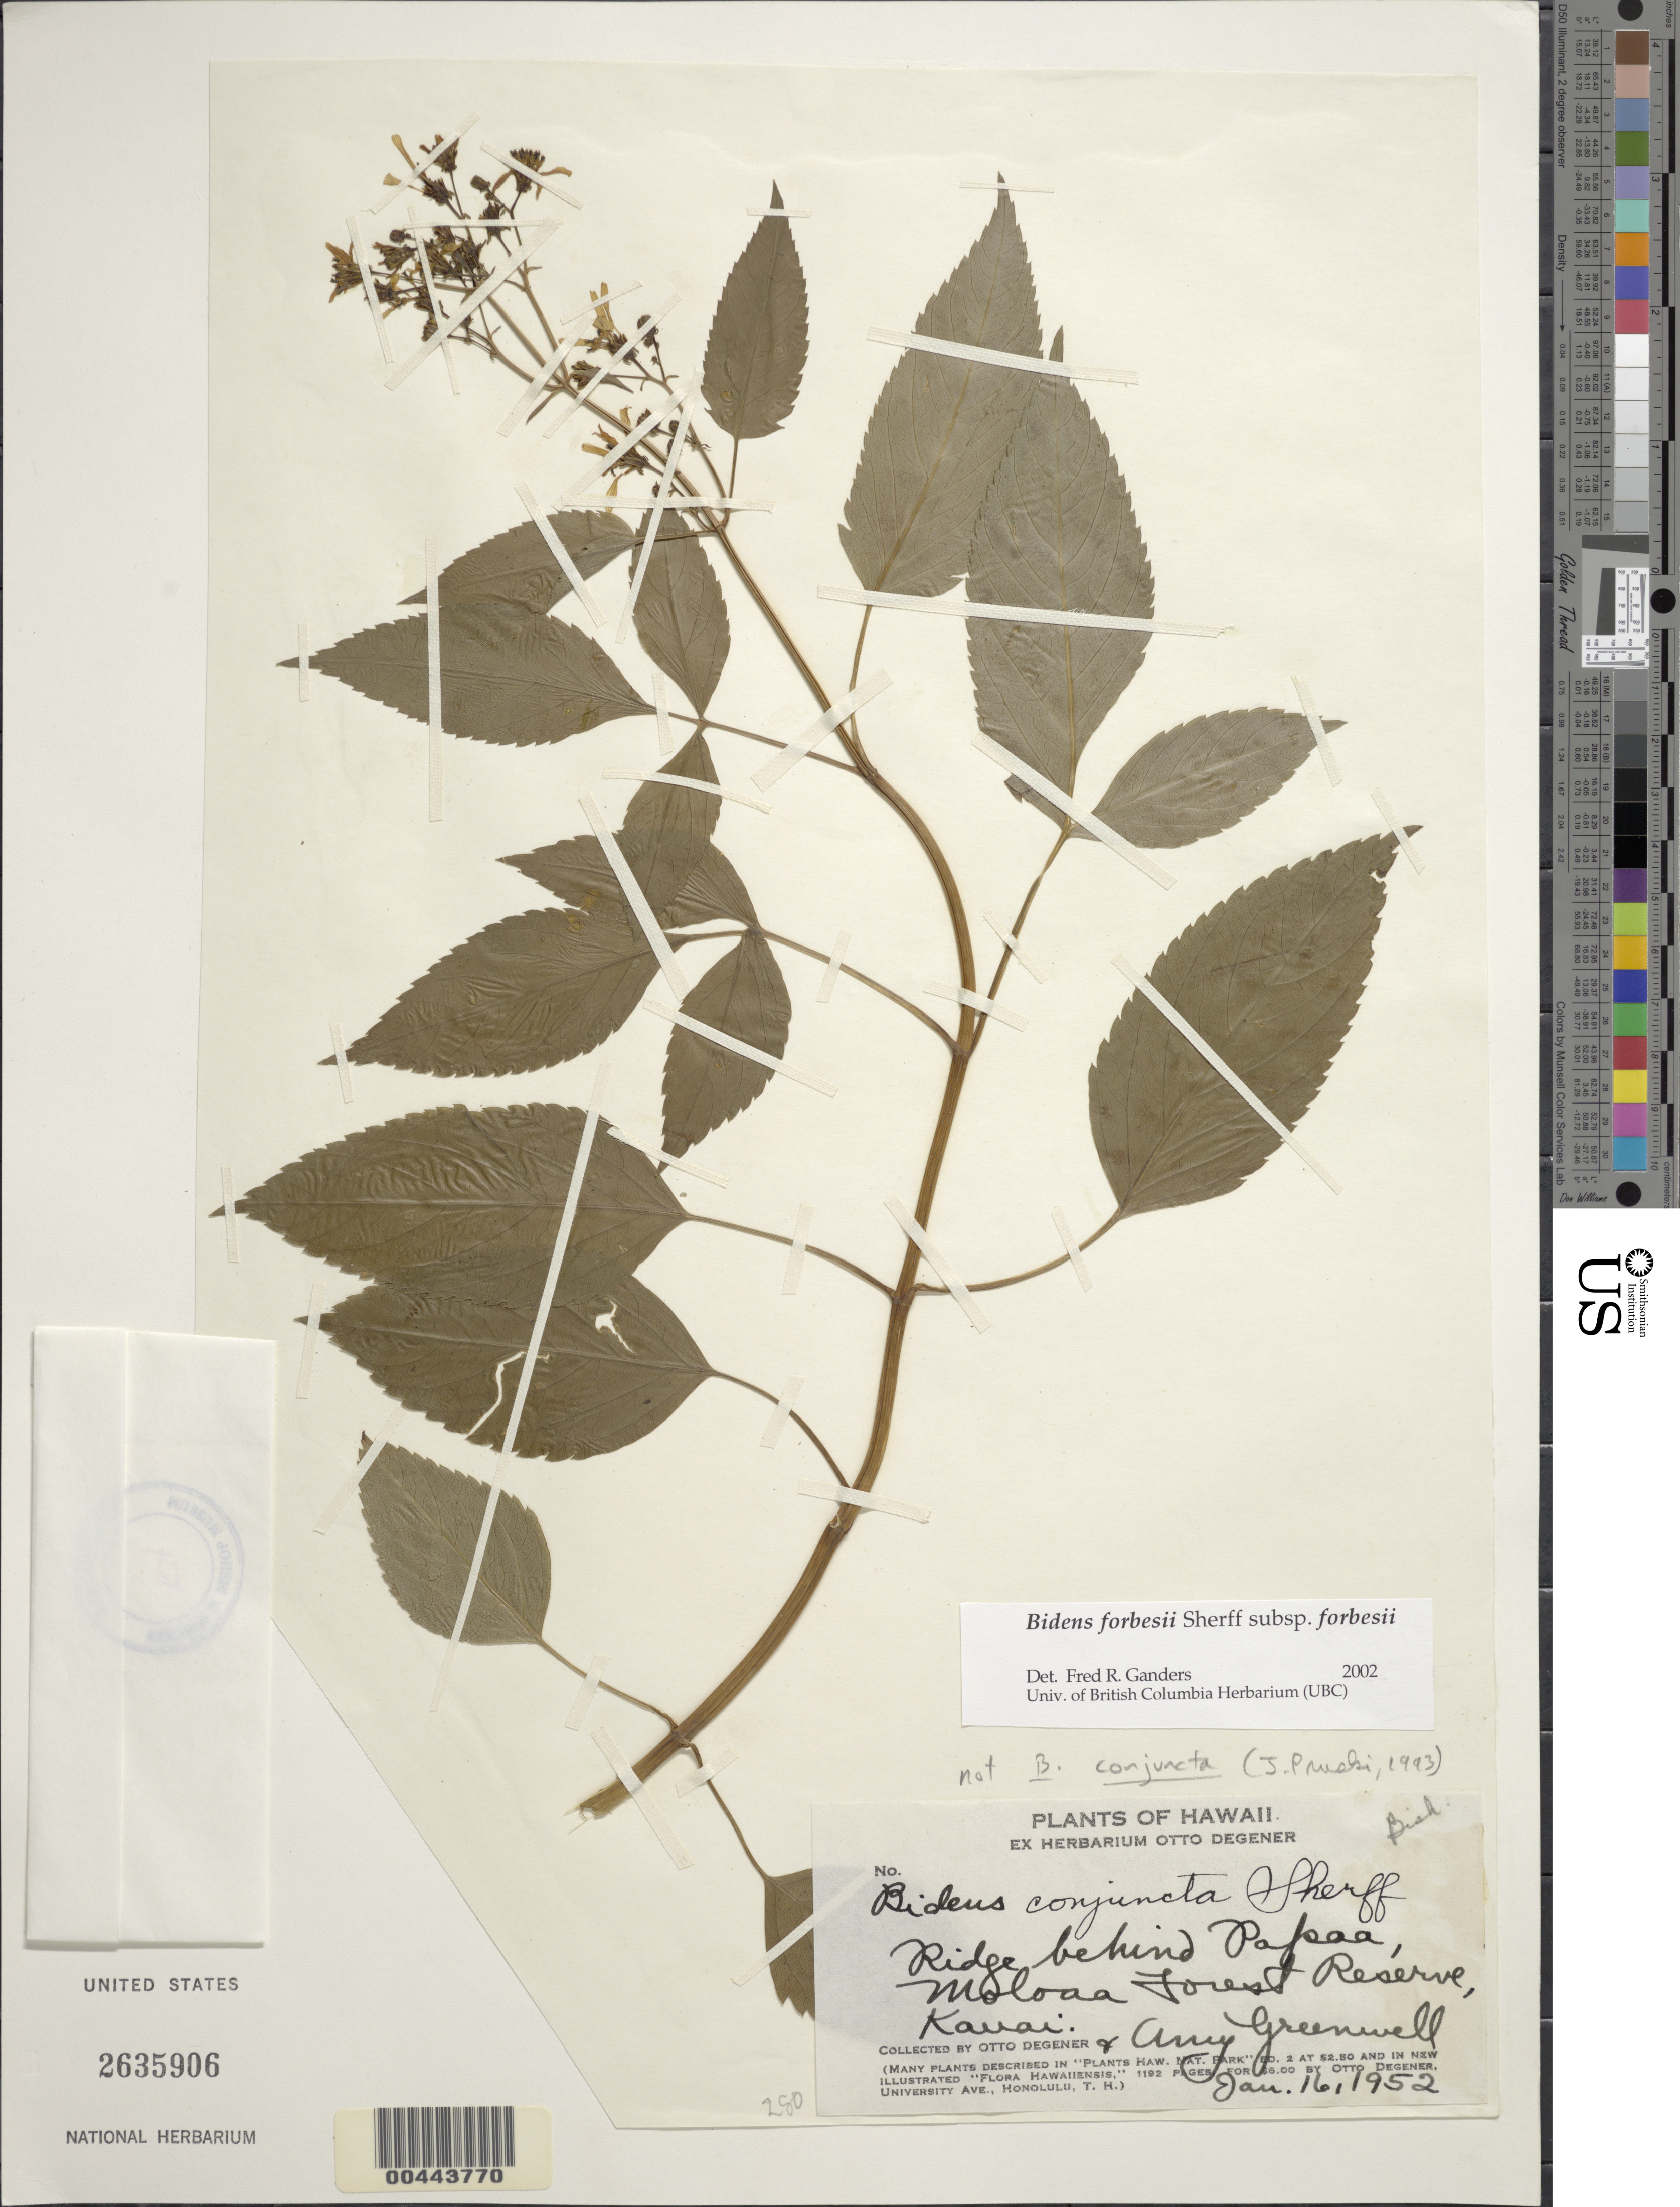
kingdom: Plantae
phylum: Tracheophyta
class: Magnoliopsida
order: Asterales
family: Asteraceae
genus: Bidens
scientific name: Bidens forbesii subsp. forbesii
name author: Sherff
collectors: O. Degener & A. B. Greenwell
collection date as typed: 16 Jan 1952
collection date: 1952-01-16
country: United States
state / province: Hawaii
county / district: Kauai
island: Kaua'i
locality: Moloaa Forest Reserve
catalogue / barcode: US 2635906